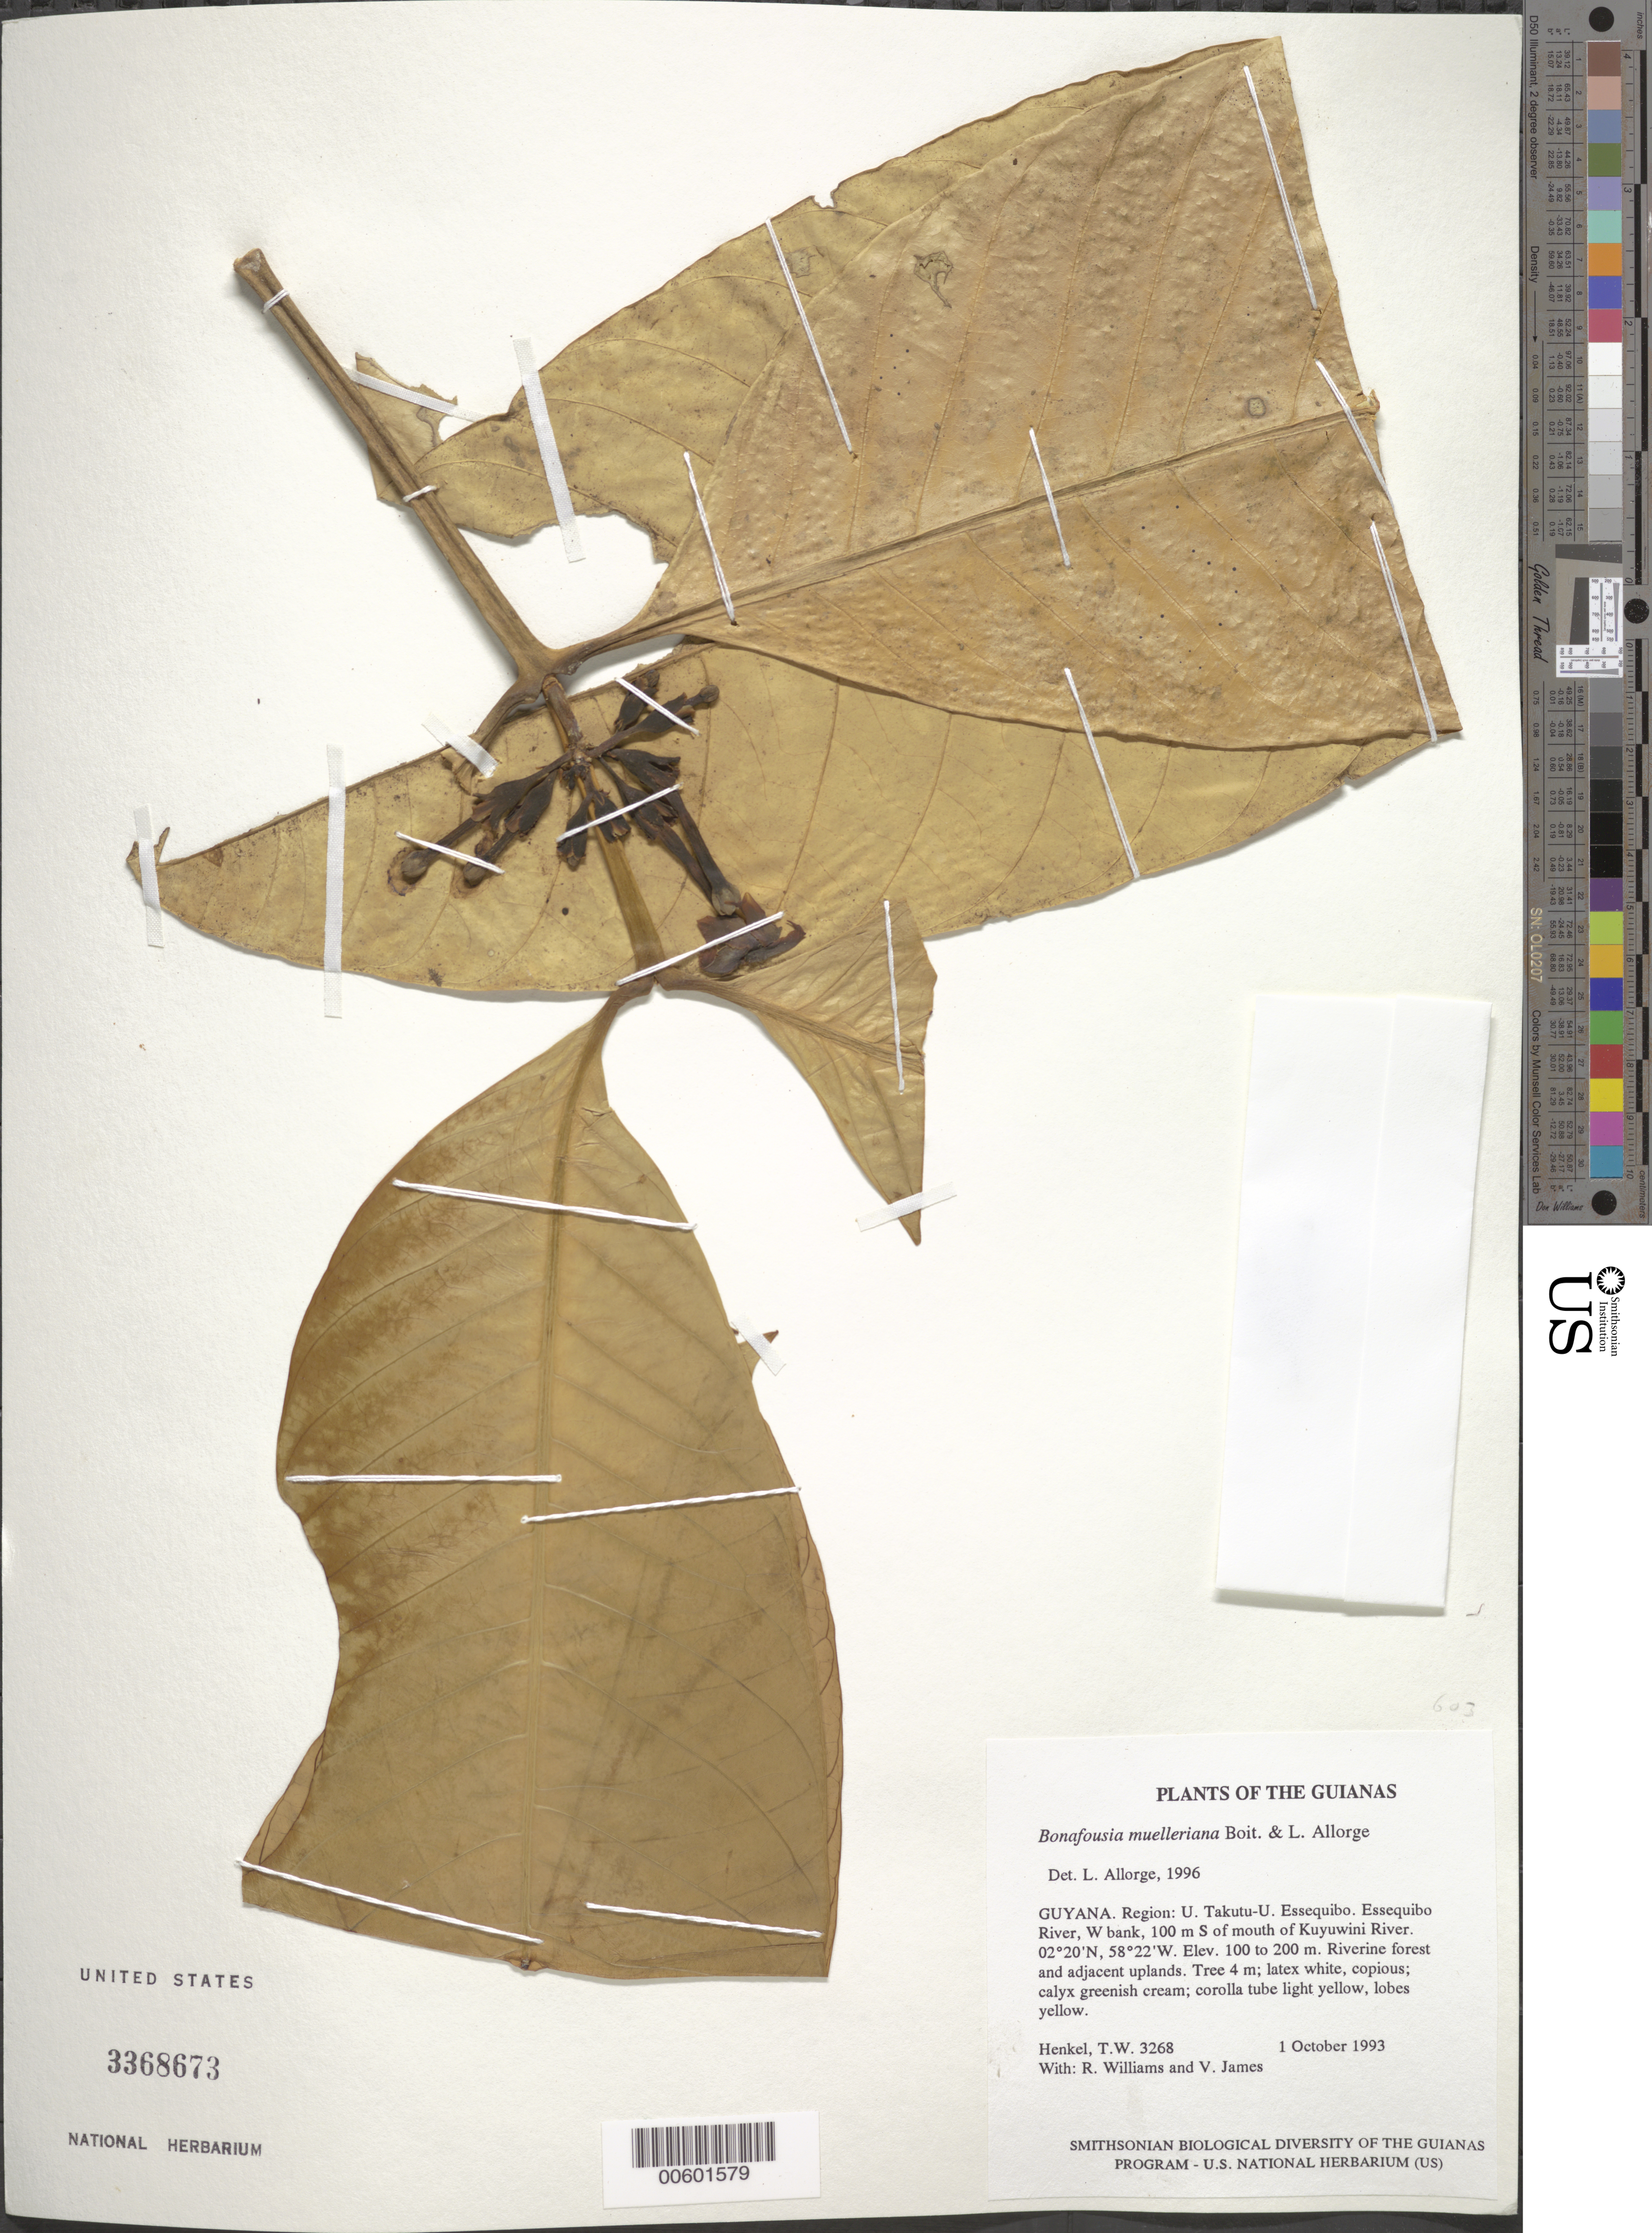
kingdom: Plantae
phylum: Tracheophyta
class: Magnoliopsida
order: Gentianales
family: Apocynaceae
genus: Bonafousia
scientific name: Bonafousia muelleriana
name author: (Mart. ex Müll. Arg.) Boiteau & L. Allorge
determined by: Allorge, L.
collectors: T. Henkel, R. Williams & V. James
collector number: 3268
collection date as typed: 1 October 1993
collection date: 1993-10-01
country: Guyana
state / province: U. Takutu-U. Essequibo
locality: Essequibo River, W bank, 100 m S of mouth of Kuyuwini River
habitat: Riverine forest and adjacent uplands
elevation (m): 100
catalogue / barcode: US 3368673